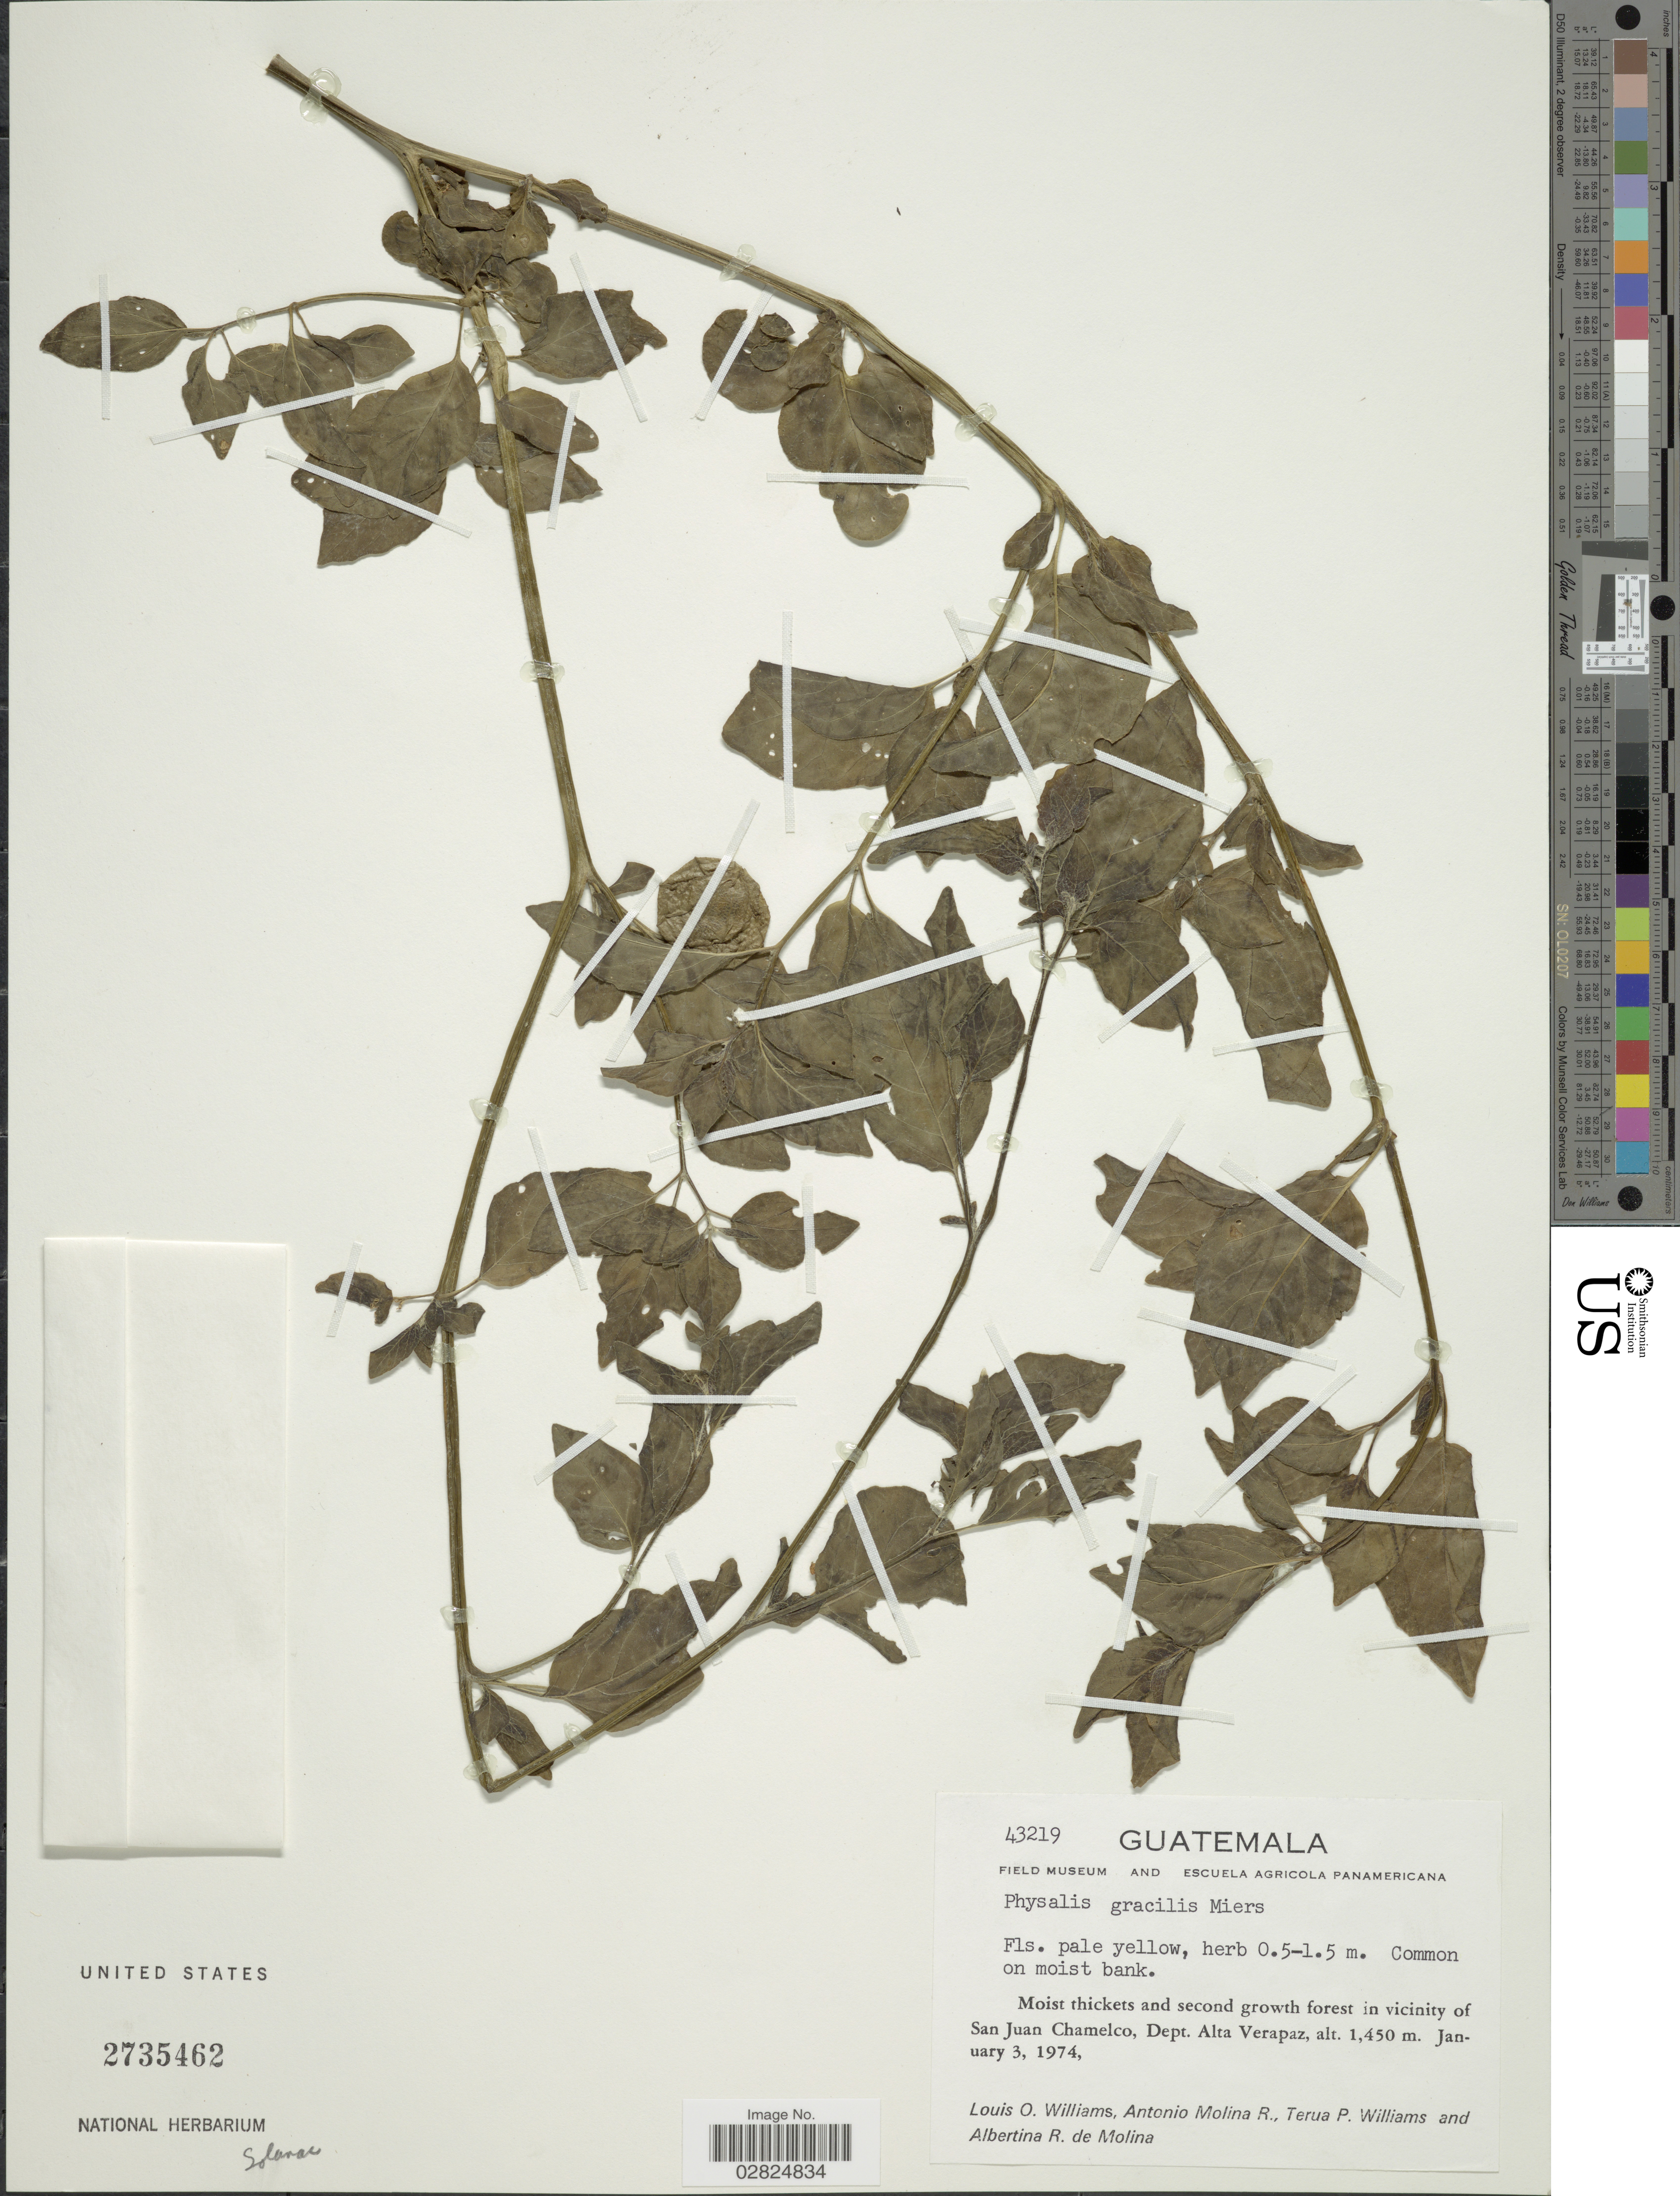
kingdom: Plantae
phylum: Tracheophyta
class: Magnoliopsida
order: Solanales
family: Solanaceae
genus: Physalis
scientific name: Physalis gracilis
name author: Miers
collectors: L. O. Williams, A. Molina R., T. Williams & A. R. Molina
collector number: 43219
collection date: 1974-01-03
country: Guatemala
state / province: Alta Verapaz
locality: Vicinity of San Juan Chamelco, Dept. Alta Verapaz.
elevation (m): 1450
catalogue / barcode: US 2735462